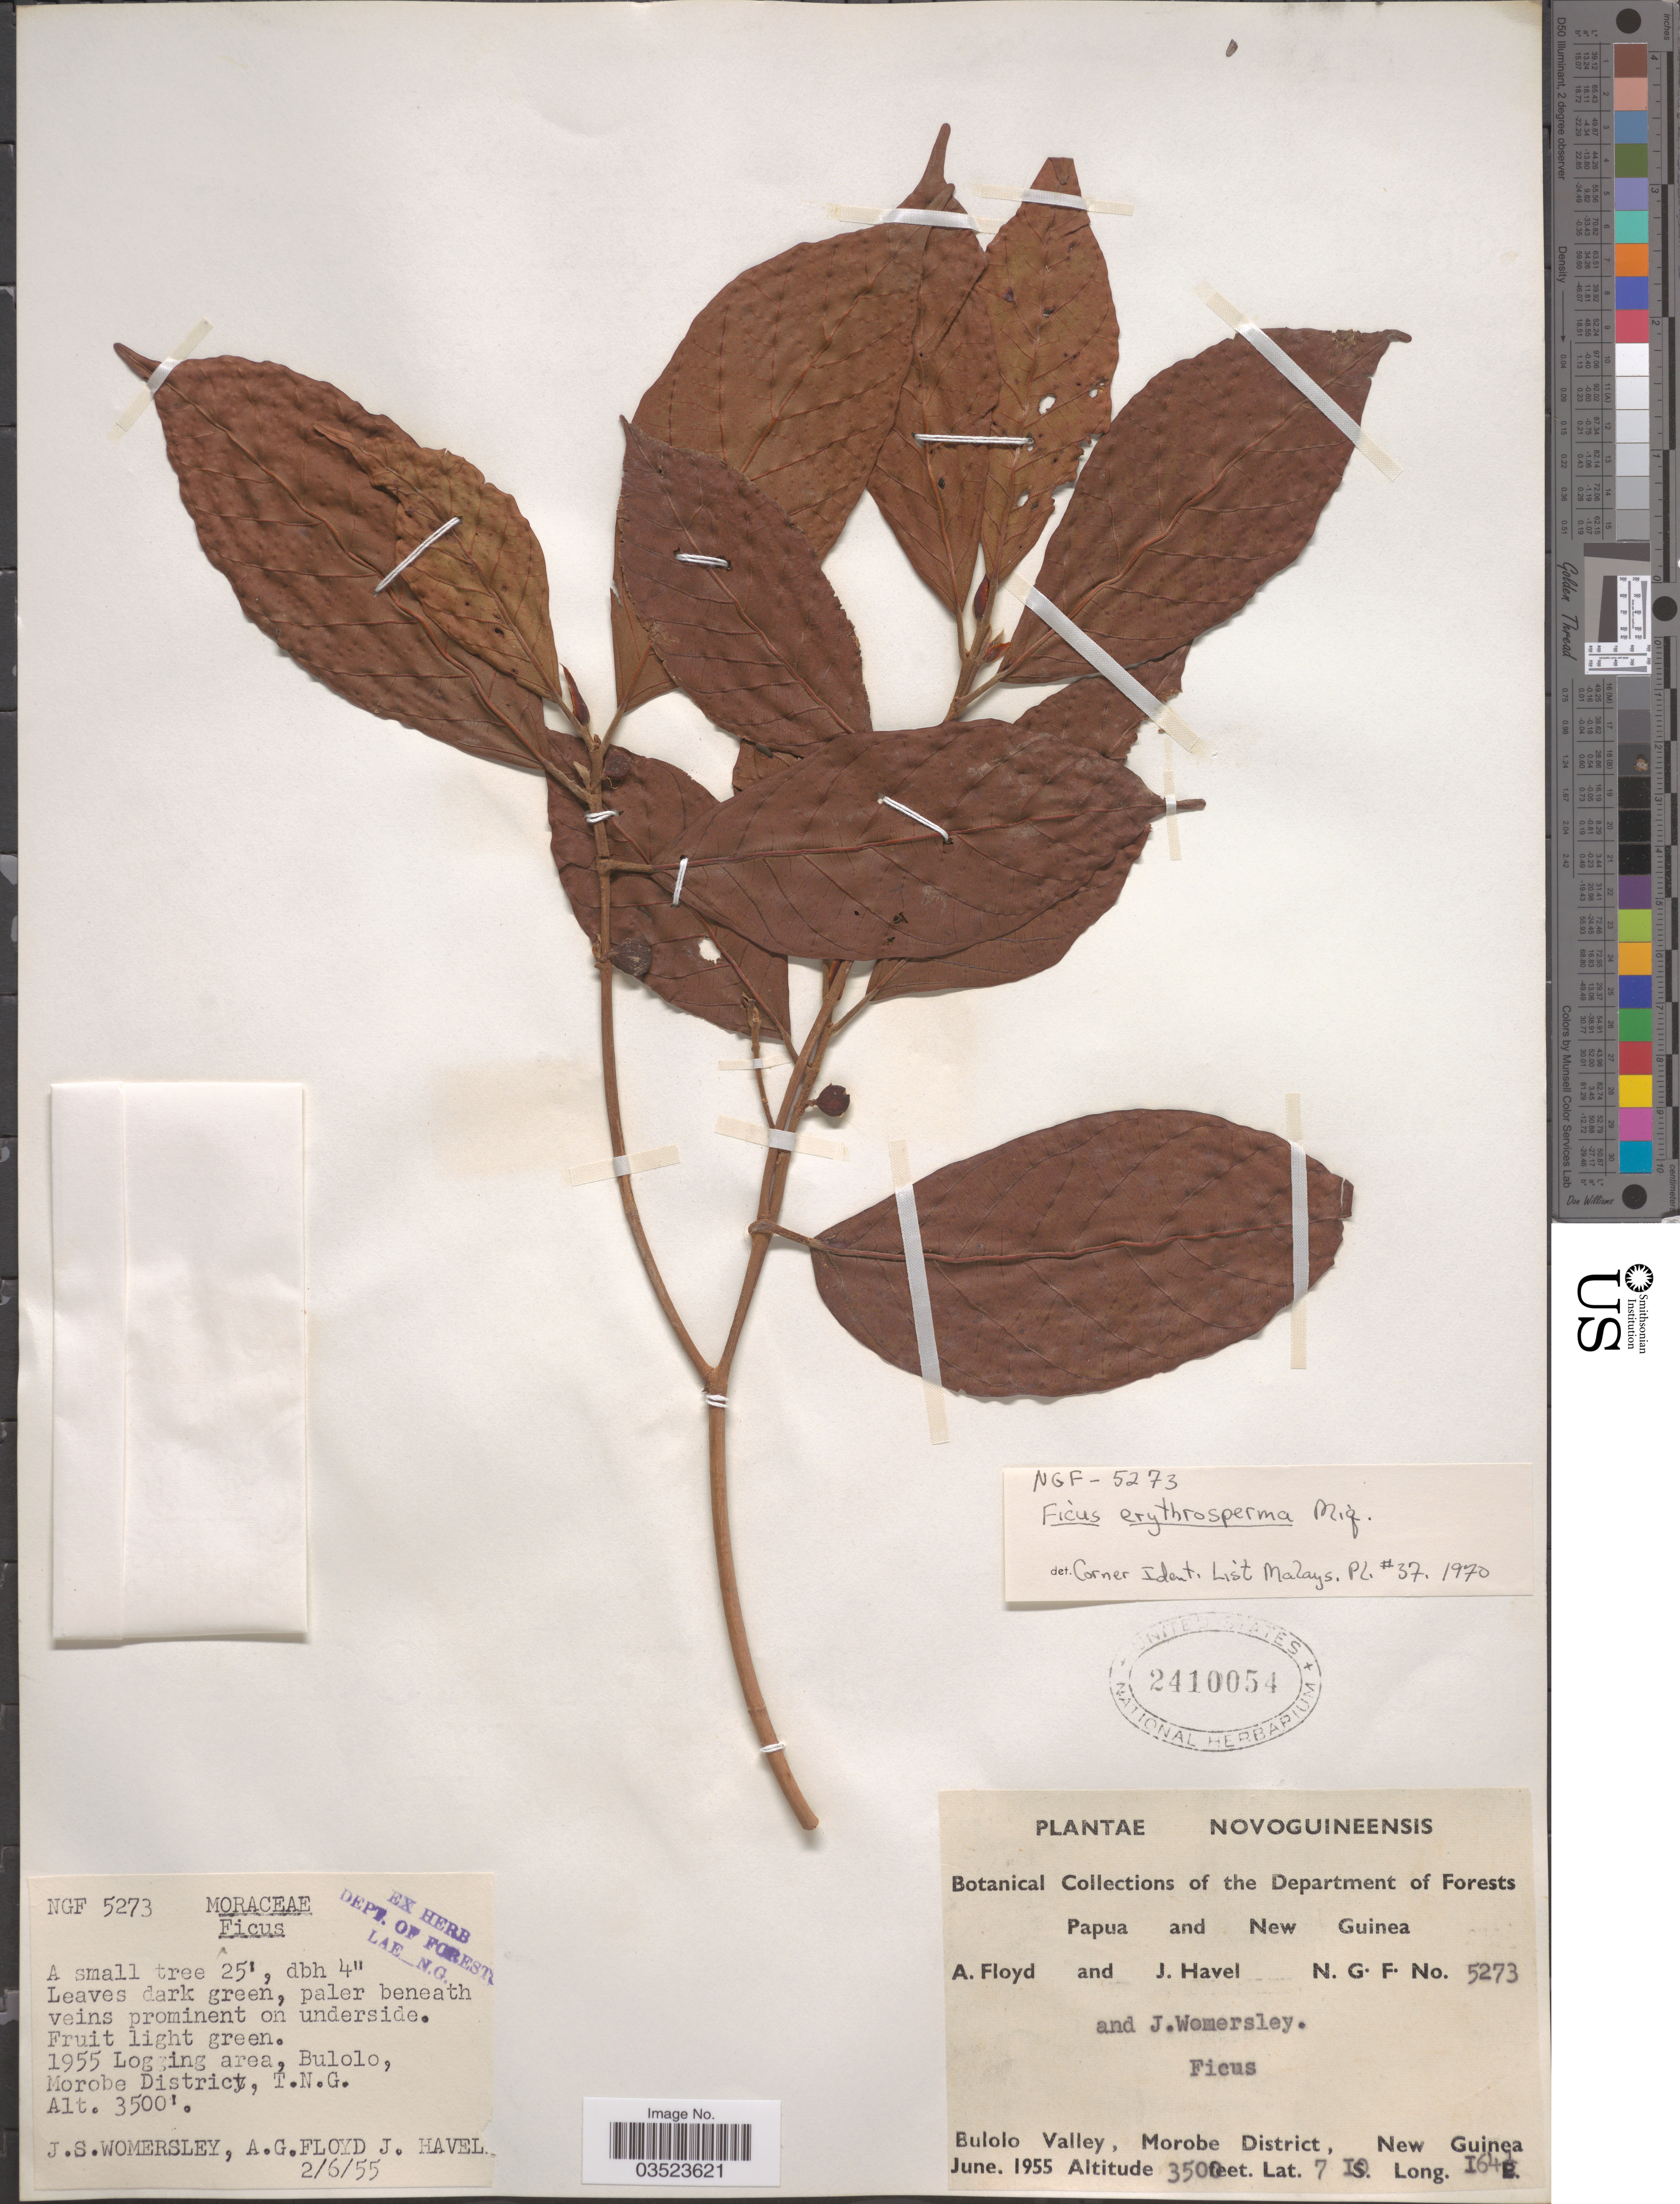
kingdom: Plantae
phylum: Tracheophyta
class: Magnoliopsida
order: Rosales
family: Moraceae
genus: Ficus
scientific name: Ficus erythrosperma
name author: Miq.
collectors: A. Floyd, J. Havel & J. S. Womersley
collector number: NGF5273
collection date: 1955-06-02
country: Papua New Guinea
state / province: Morobe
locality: Novoguineesis. 1955 Logging area, Bulolo Valley, Morobe District, New Guinea, T. N. G.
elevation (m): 1067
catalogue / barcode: US 2410054